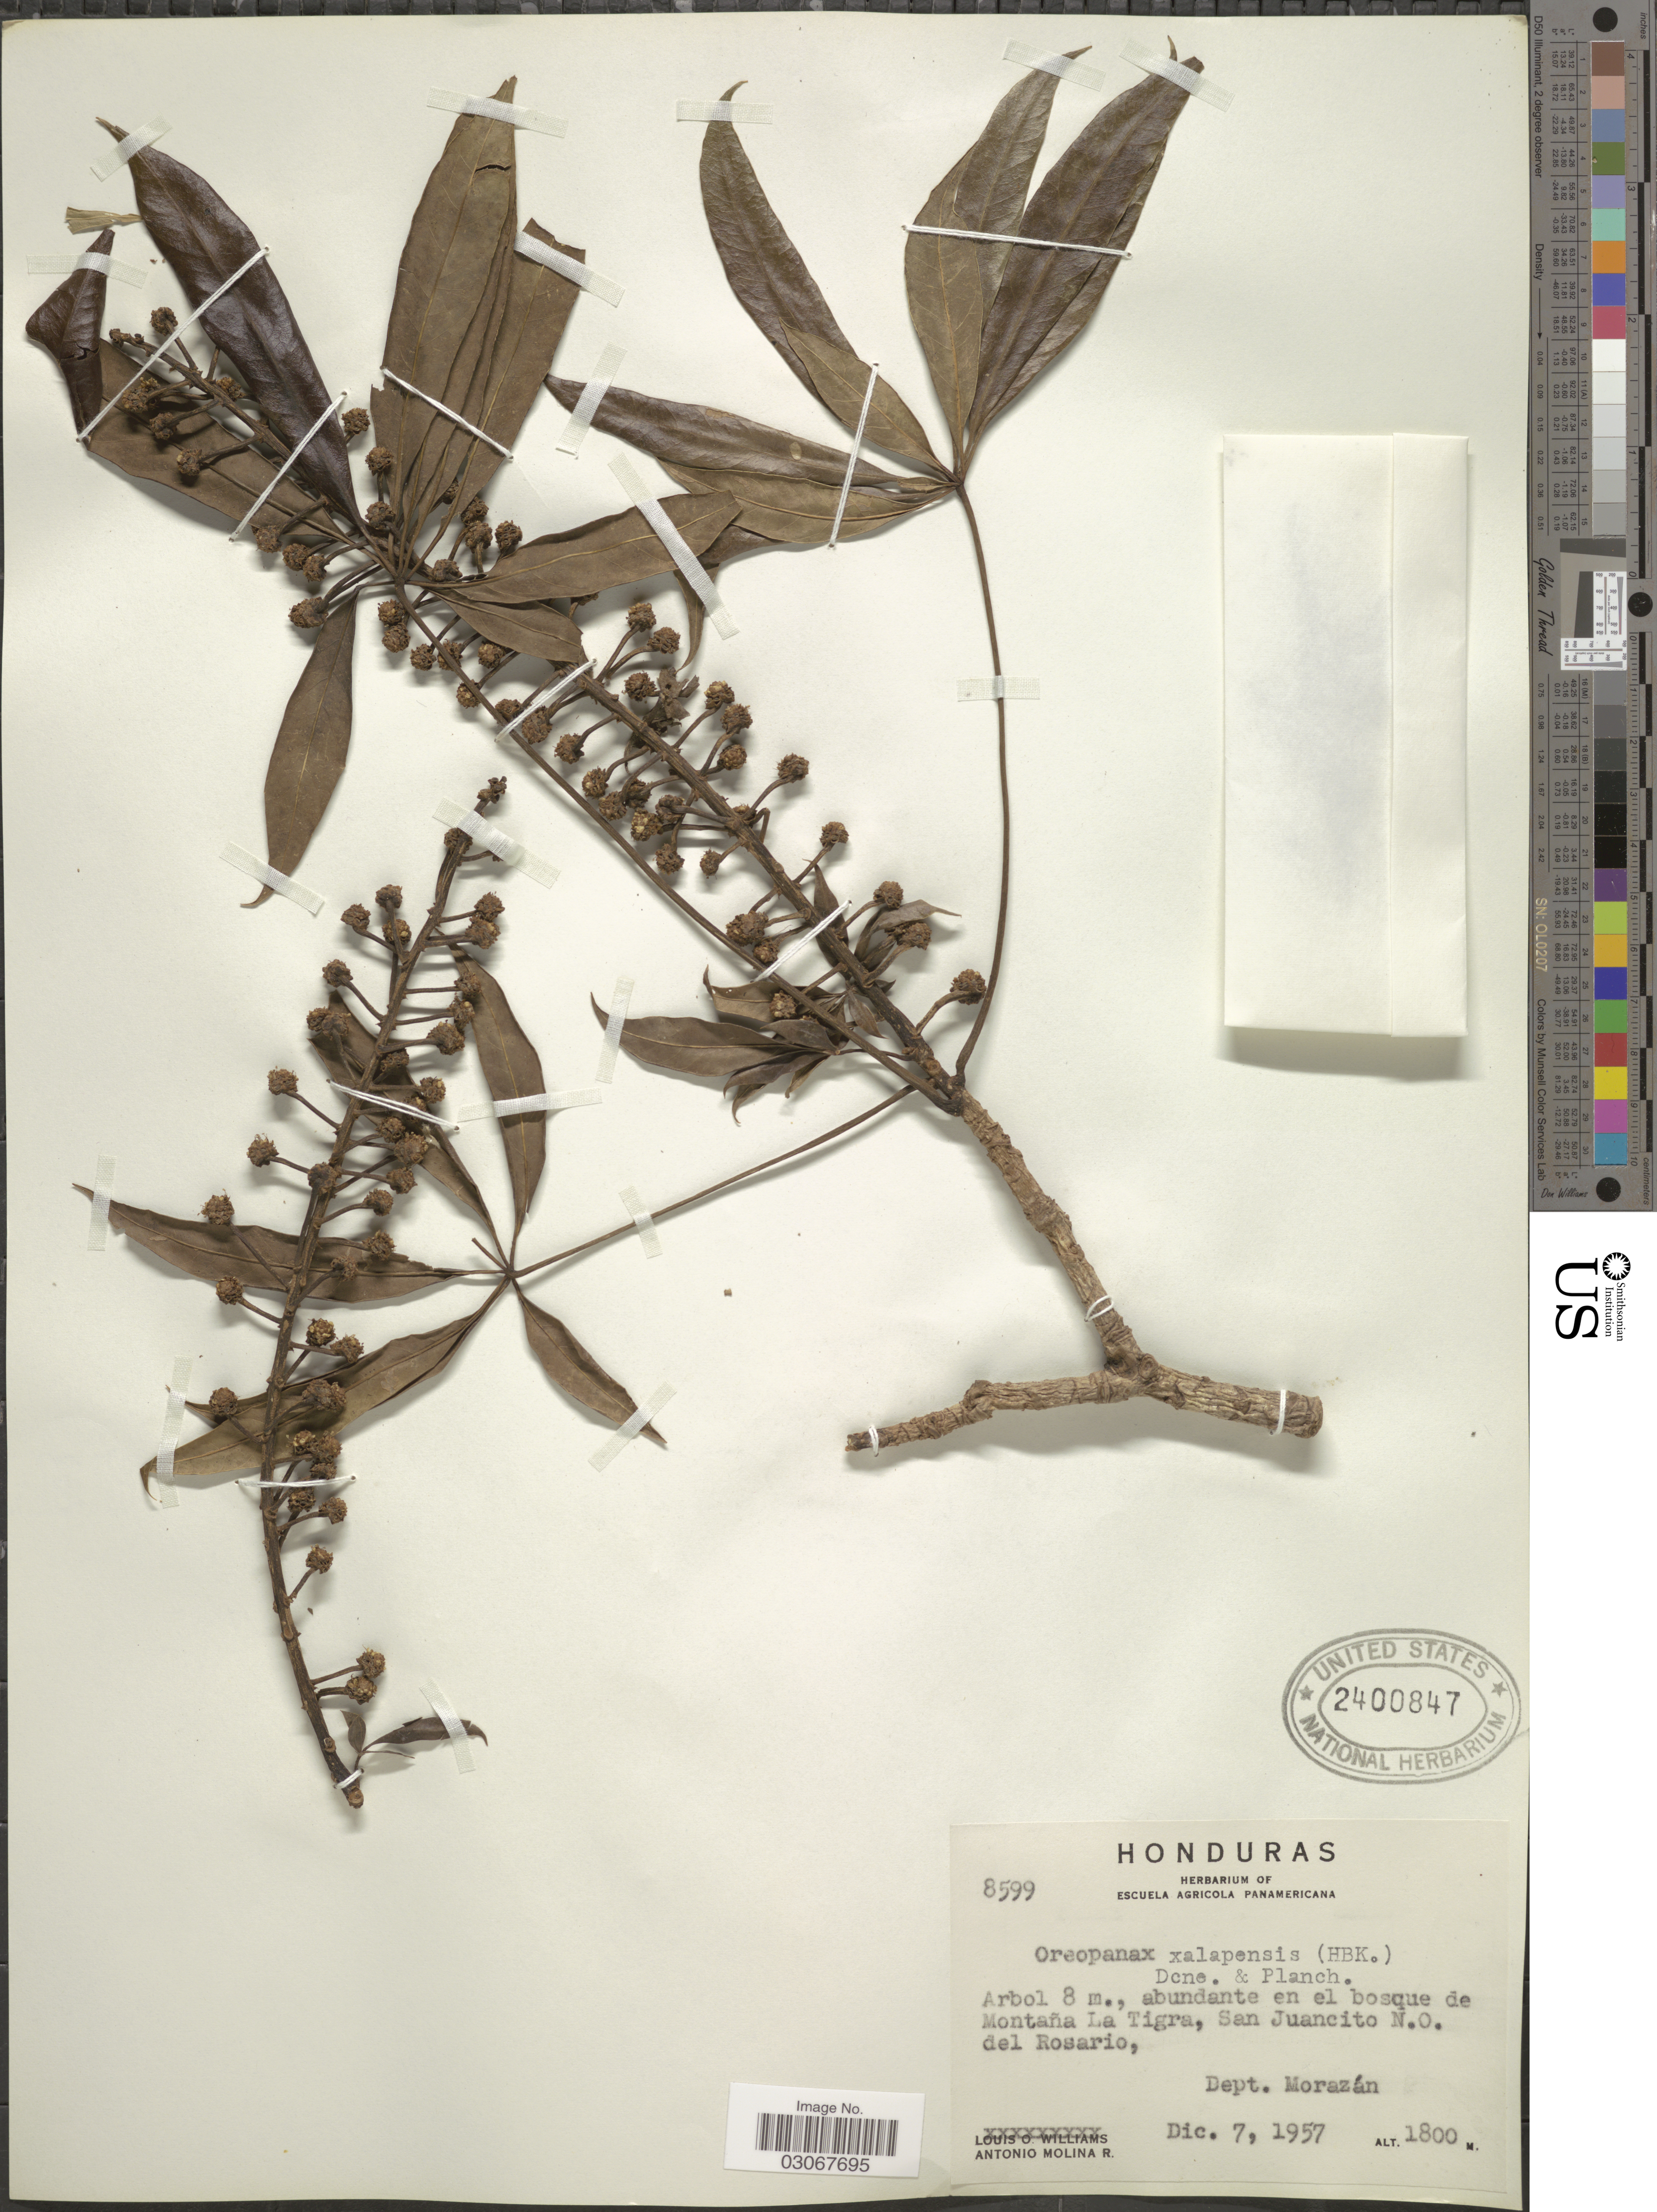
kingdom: Plantae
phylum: Tracheophyta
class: Magnoliopsida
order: Apiales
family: Araliaceae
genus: Oreopanax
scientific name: Oreopanax xalapensis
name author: (Kunth) Decne. & Planch.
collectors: A. Molina R.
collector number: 8599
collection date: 1957-12-07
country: Honduras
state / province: Fco. Morazán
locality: Montaña La Tigra, San Juancito N.O. del Rosario, Dept. Morazán.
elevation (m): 1800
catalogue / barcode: US 2400847